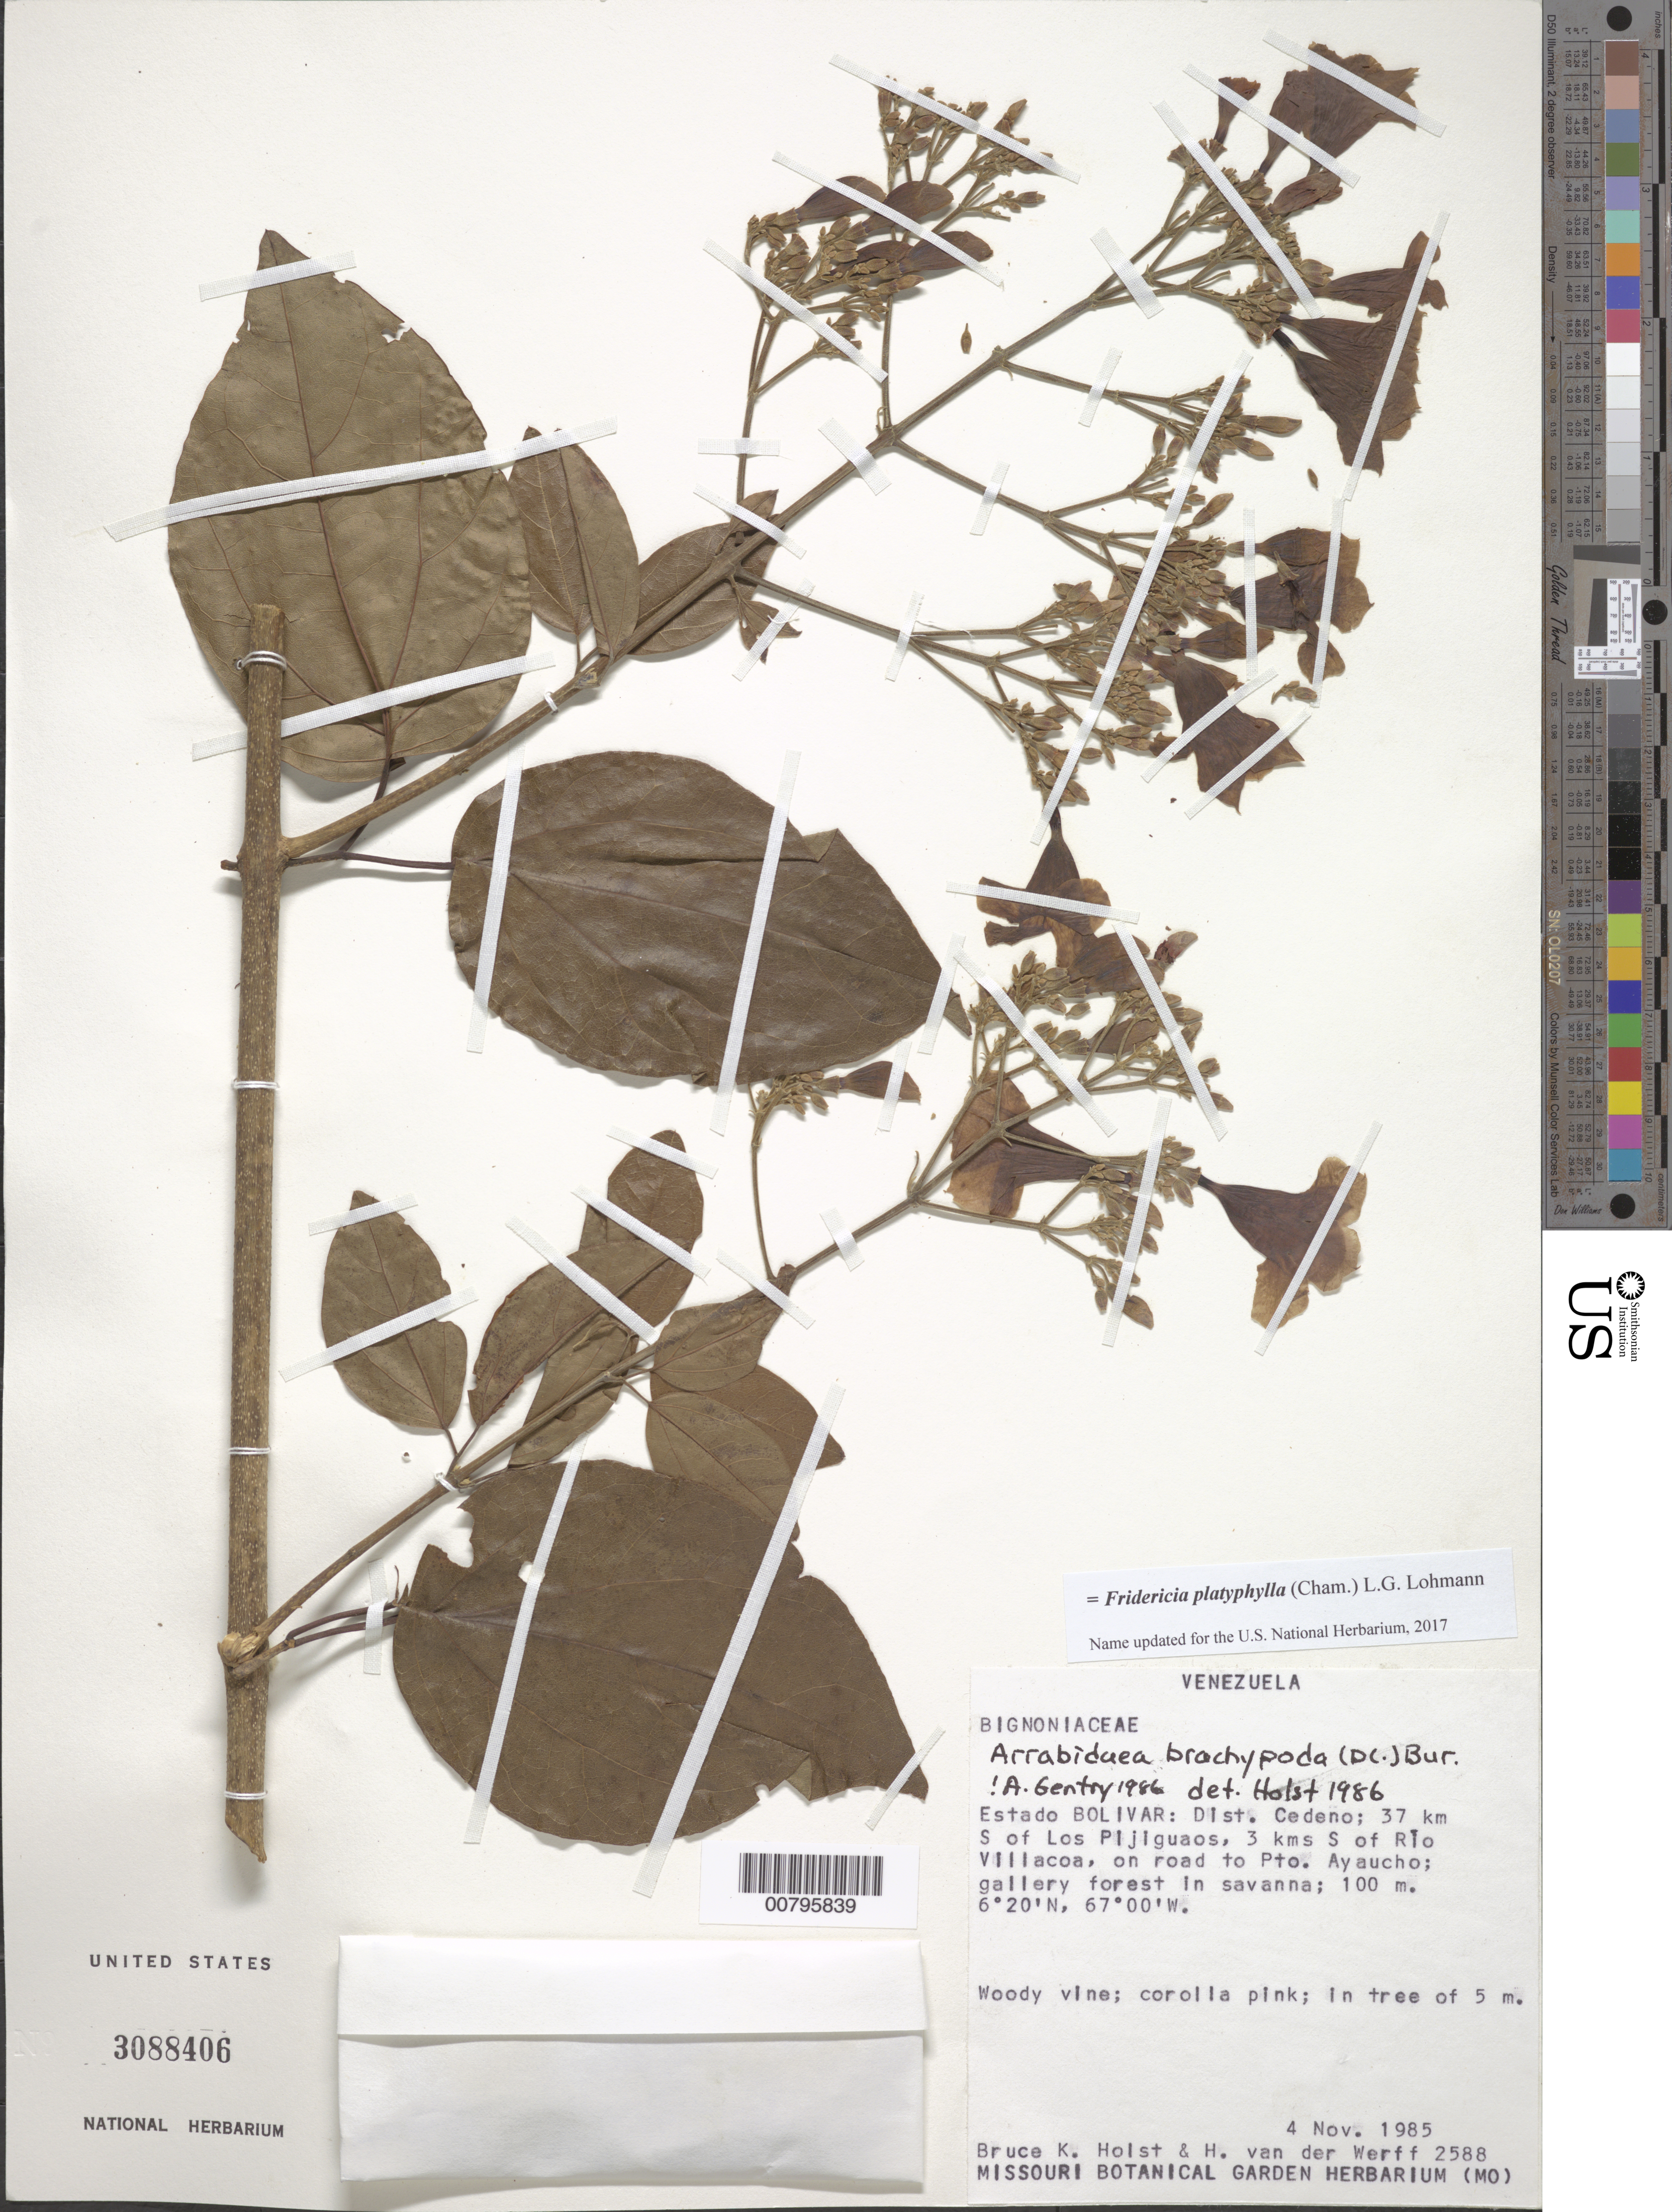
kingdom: Plantae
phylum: Tracheophyta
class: Magnoliopsida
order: Lamiales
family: Bignoniaceae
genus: Arrabidaea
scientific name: Arrabidaea brachypoda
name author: (DC.) Bureau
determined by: Gentry, A. H.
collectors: B. Holst & H. van der Werff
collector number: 2588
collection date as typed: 4-Nov-85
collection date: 1985-11-04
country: Venezuela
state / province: Bolívar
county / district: Cedeño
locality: Los Pijiguaos, 37 km S of; 3 km S of Río Villacoa on road to Pto. Ayacucho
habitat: Gallery forest in savanna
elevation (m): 100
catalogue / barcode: US 3088406